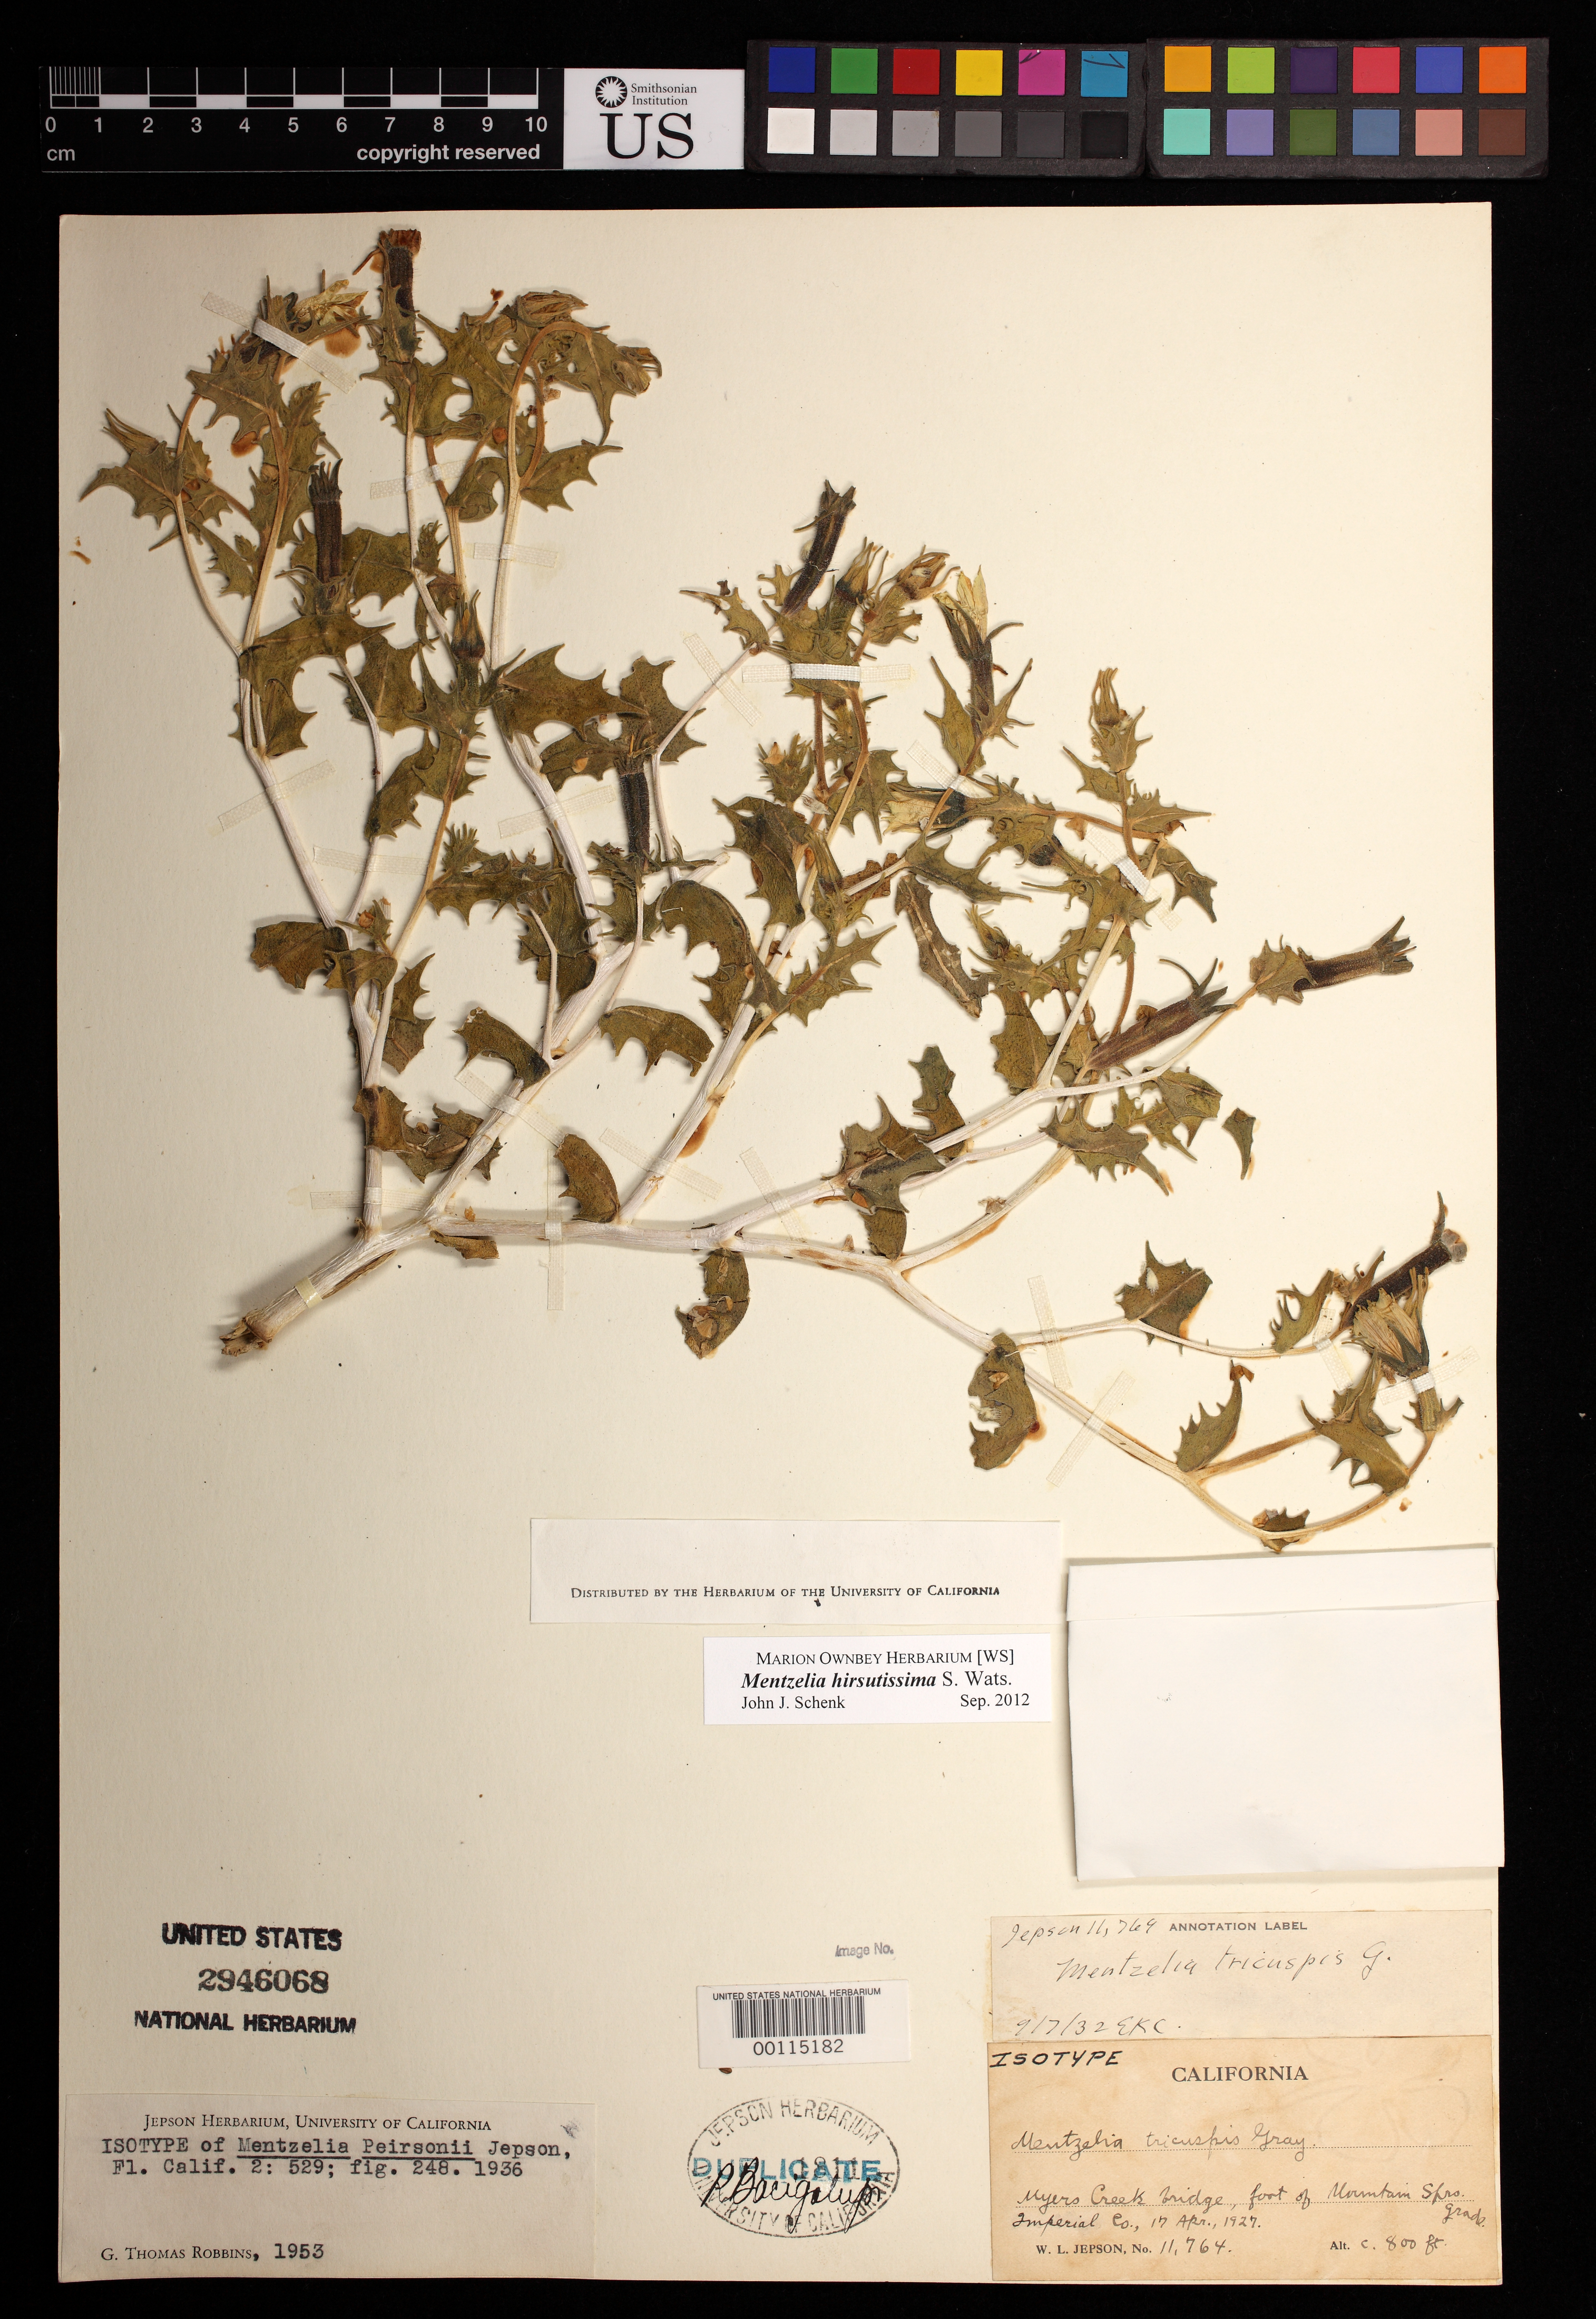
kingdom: Plantae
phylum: Tracheophyta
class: Magnoliopsida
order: Cornales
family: Loasaceae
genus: Mentzelia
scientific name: Mentzelia peirsonii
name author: Jeps.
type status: Isotype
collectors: W. L. Jepson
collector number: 11764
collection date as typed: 17 Apr 1927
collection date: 1927-04-17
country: United States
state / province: California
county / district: Imperial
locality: Myers Creek bridge, foot of Mt. Sprograde; alt. 800 ft.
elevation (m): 244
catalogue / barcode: US 2946068